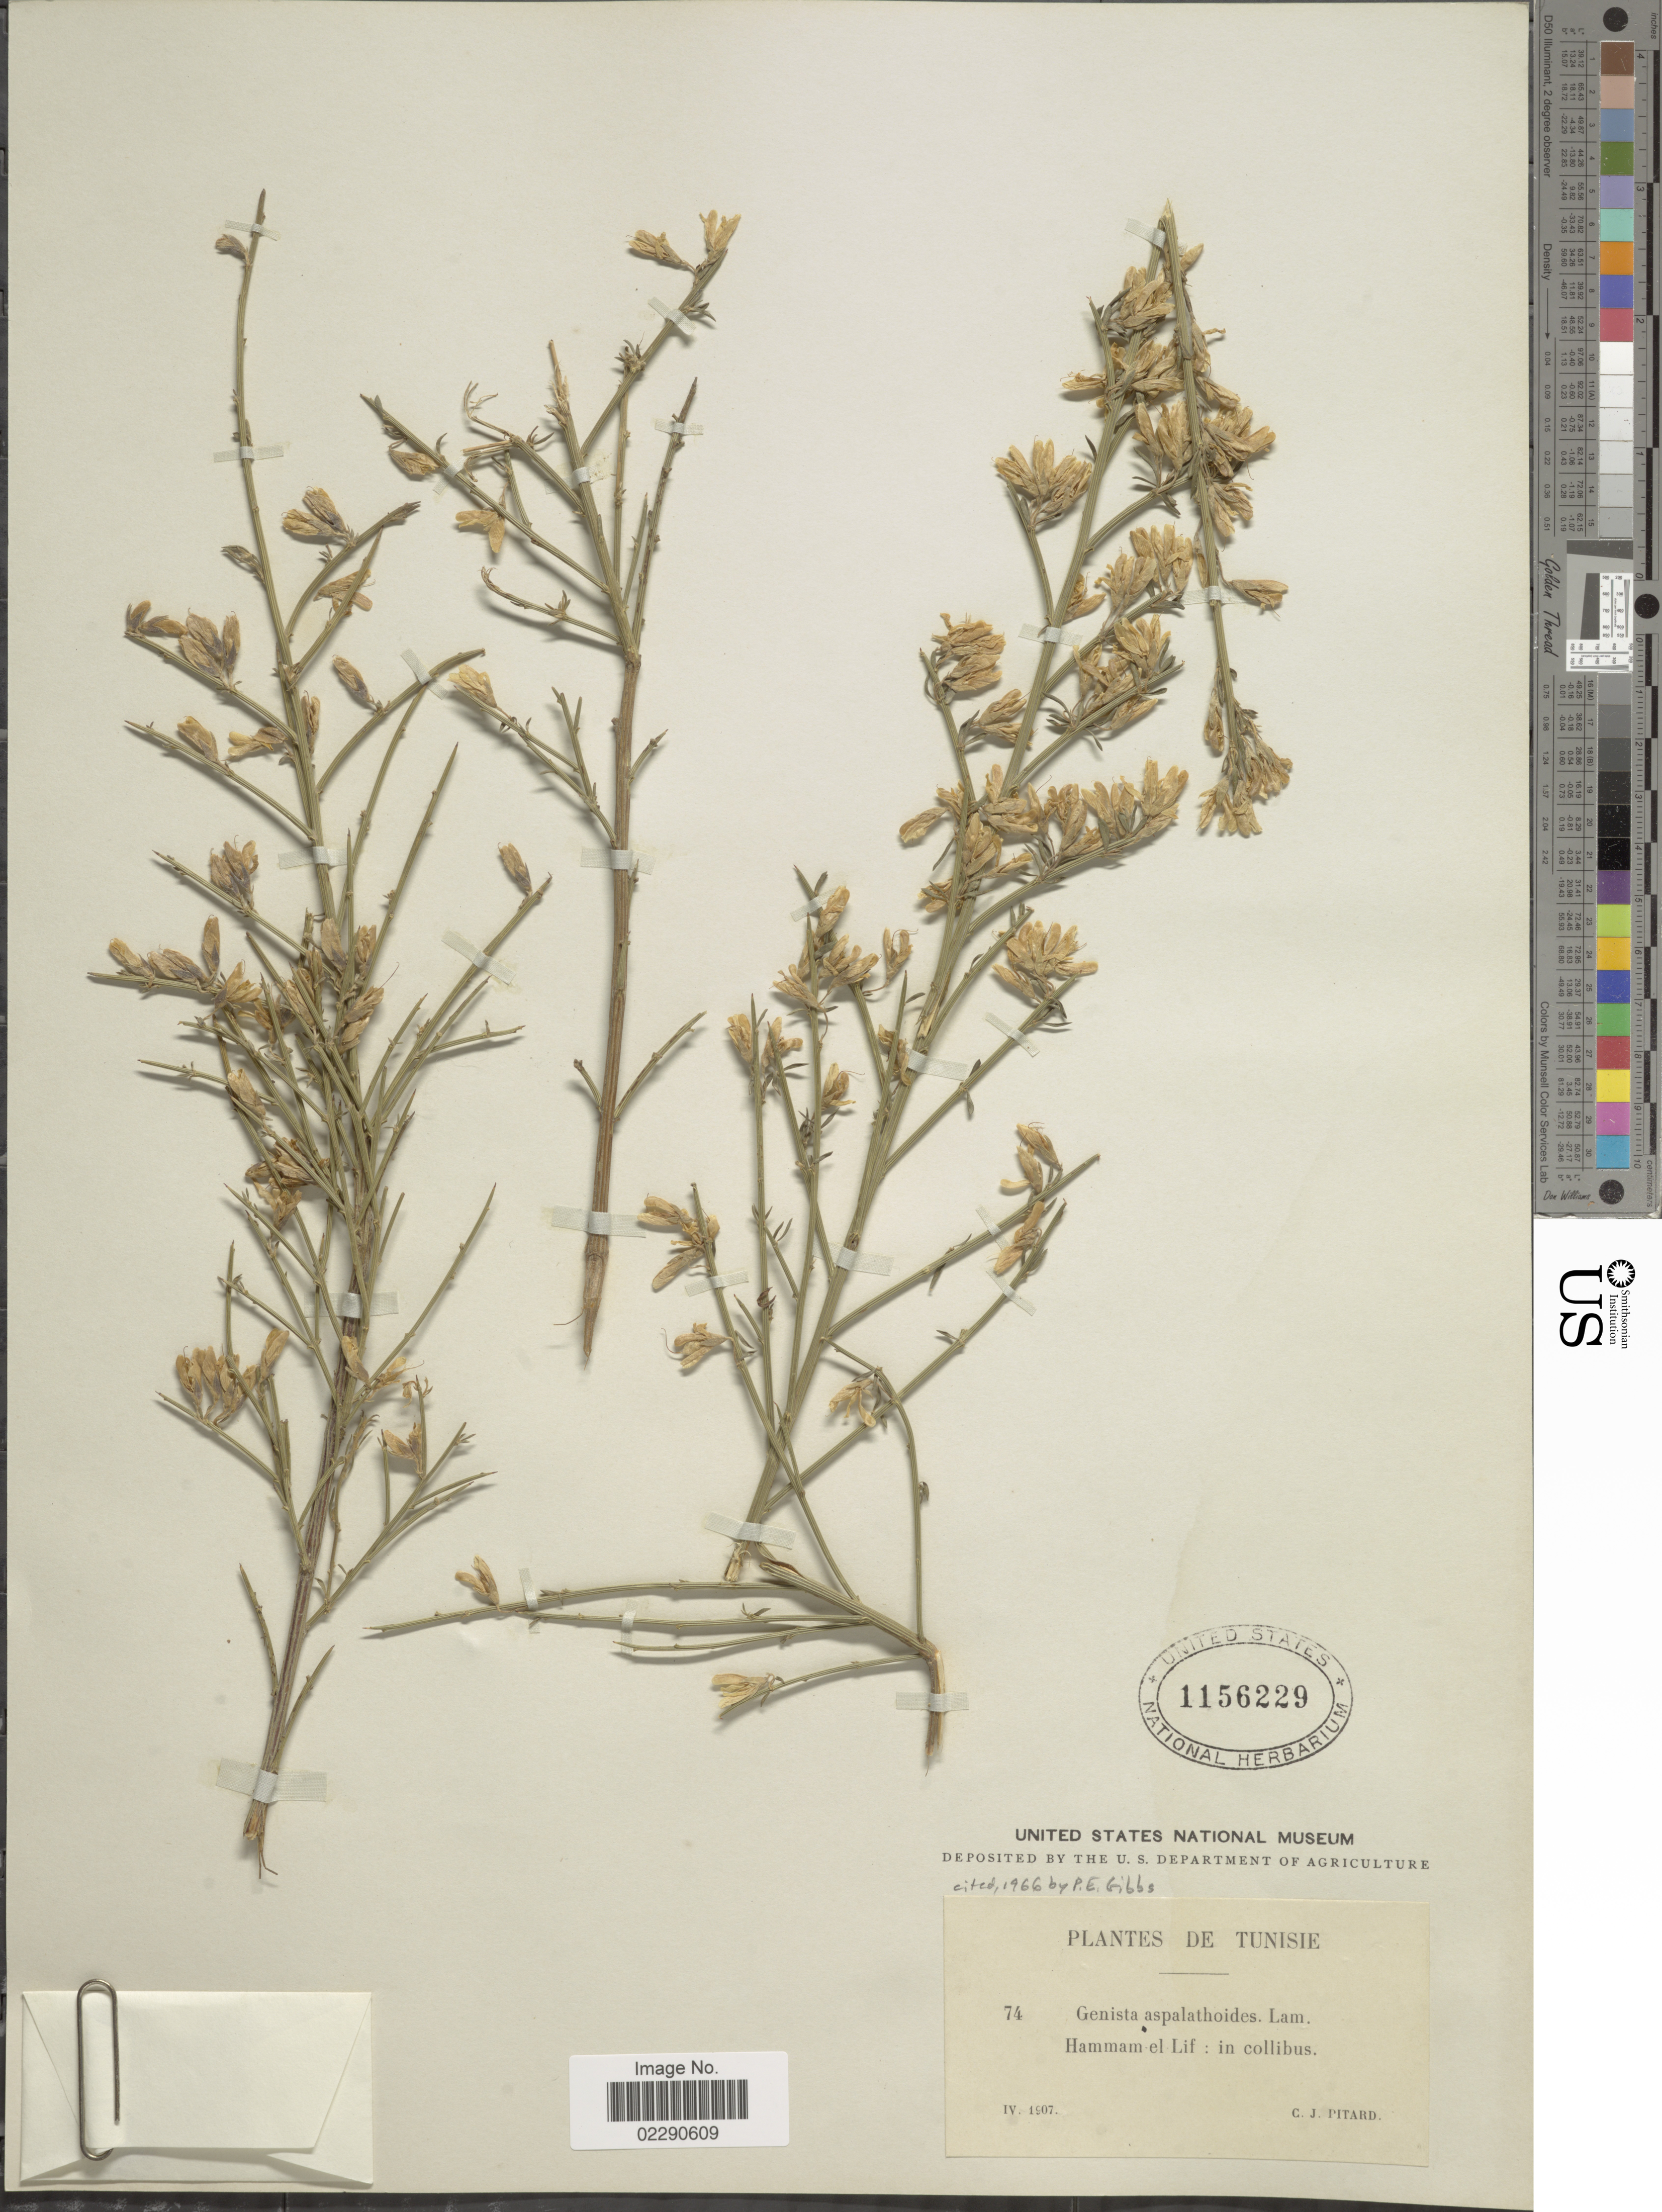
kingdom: Plantae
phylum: Tracheophyta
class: Magnoliopsida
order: Fabales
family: Fabaceae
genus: Genista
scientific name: Genista aspalathoides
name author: Lam.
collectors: C. Pitard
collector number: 74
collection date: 1907-04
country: Tunisia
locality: Tunise, Hammam el Lif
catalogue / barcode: US 1156229